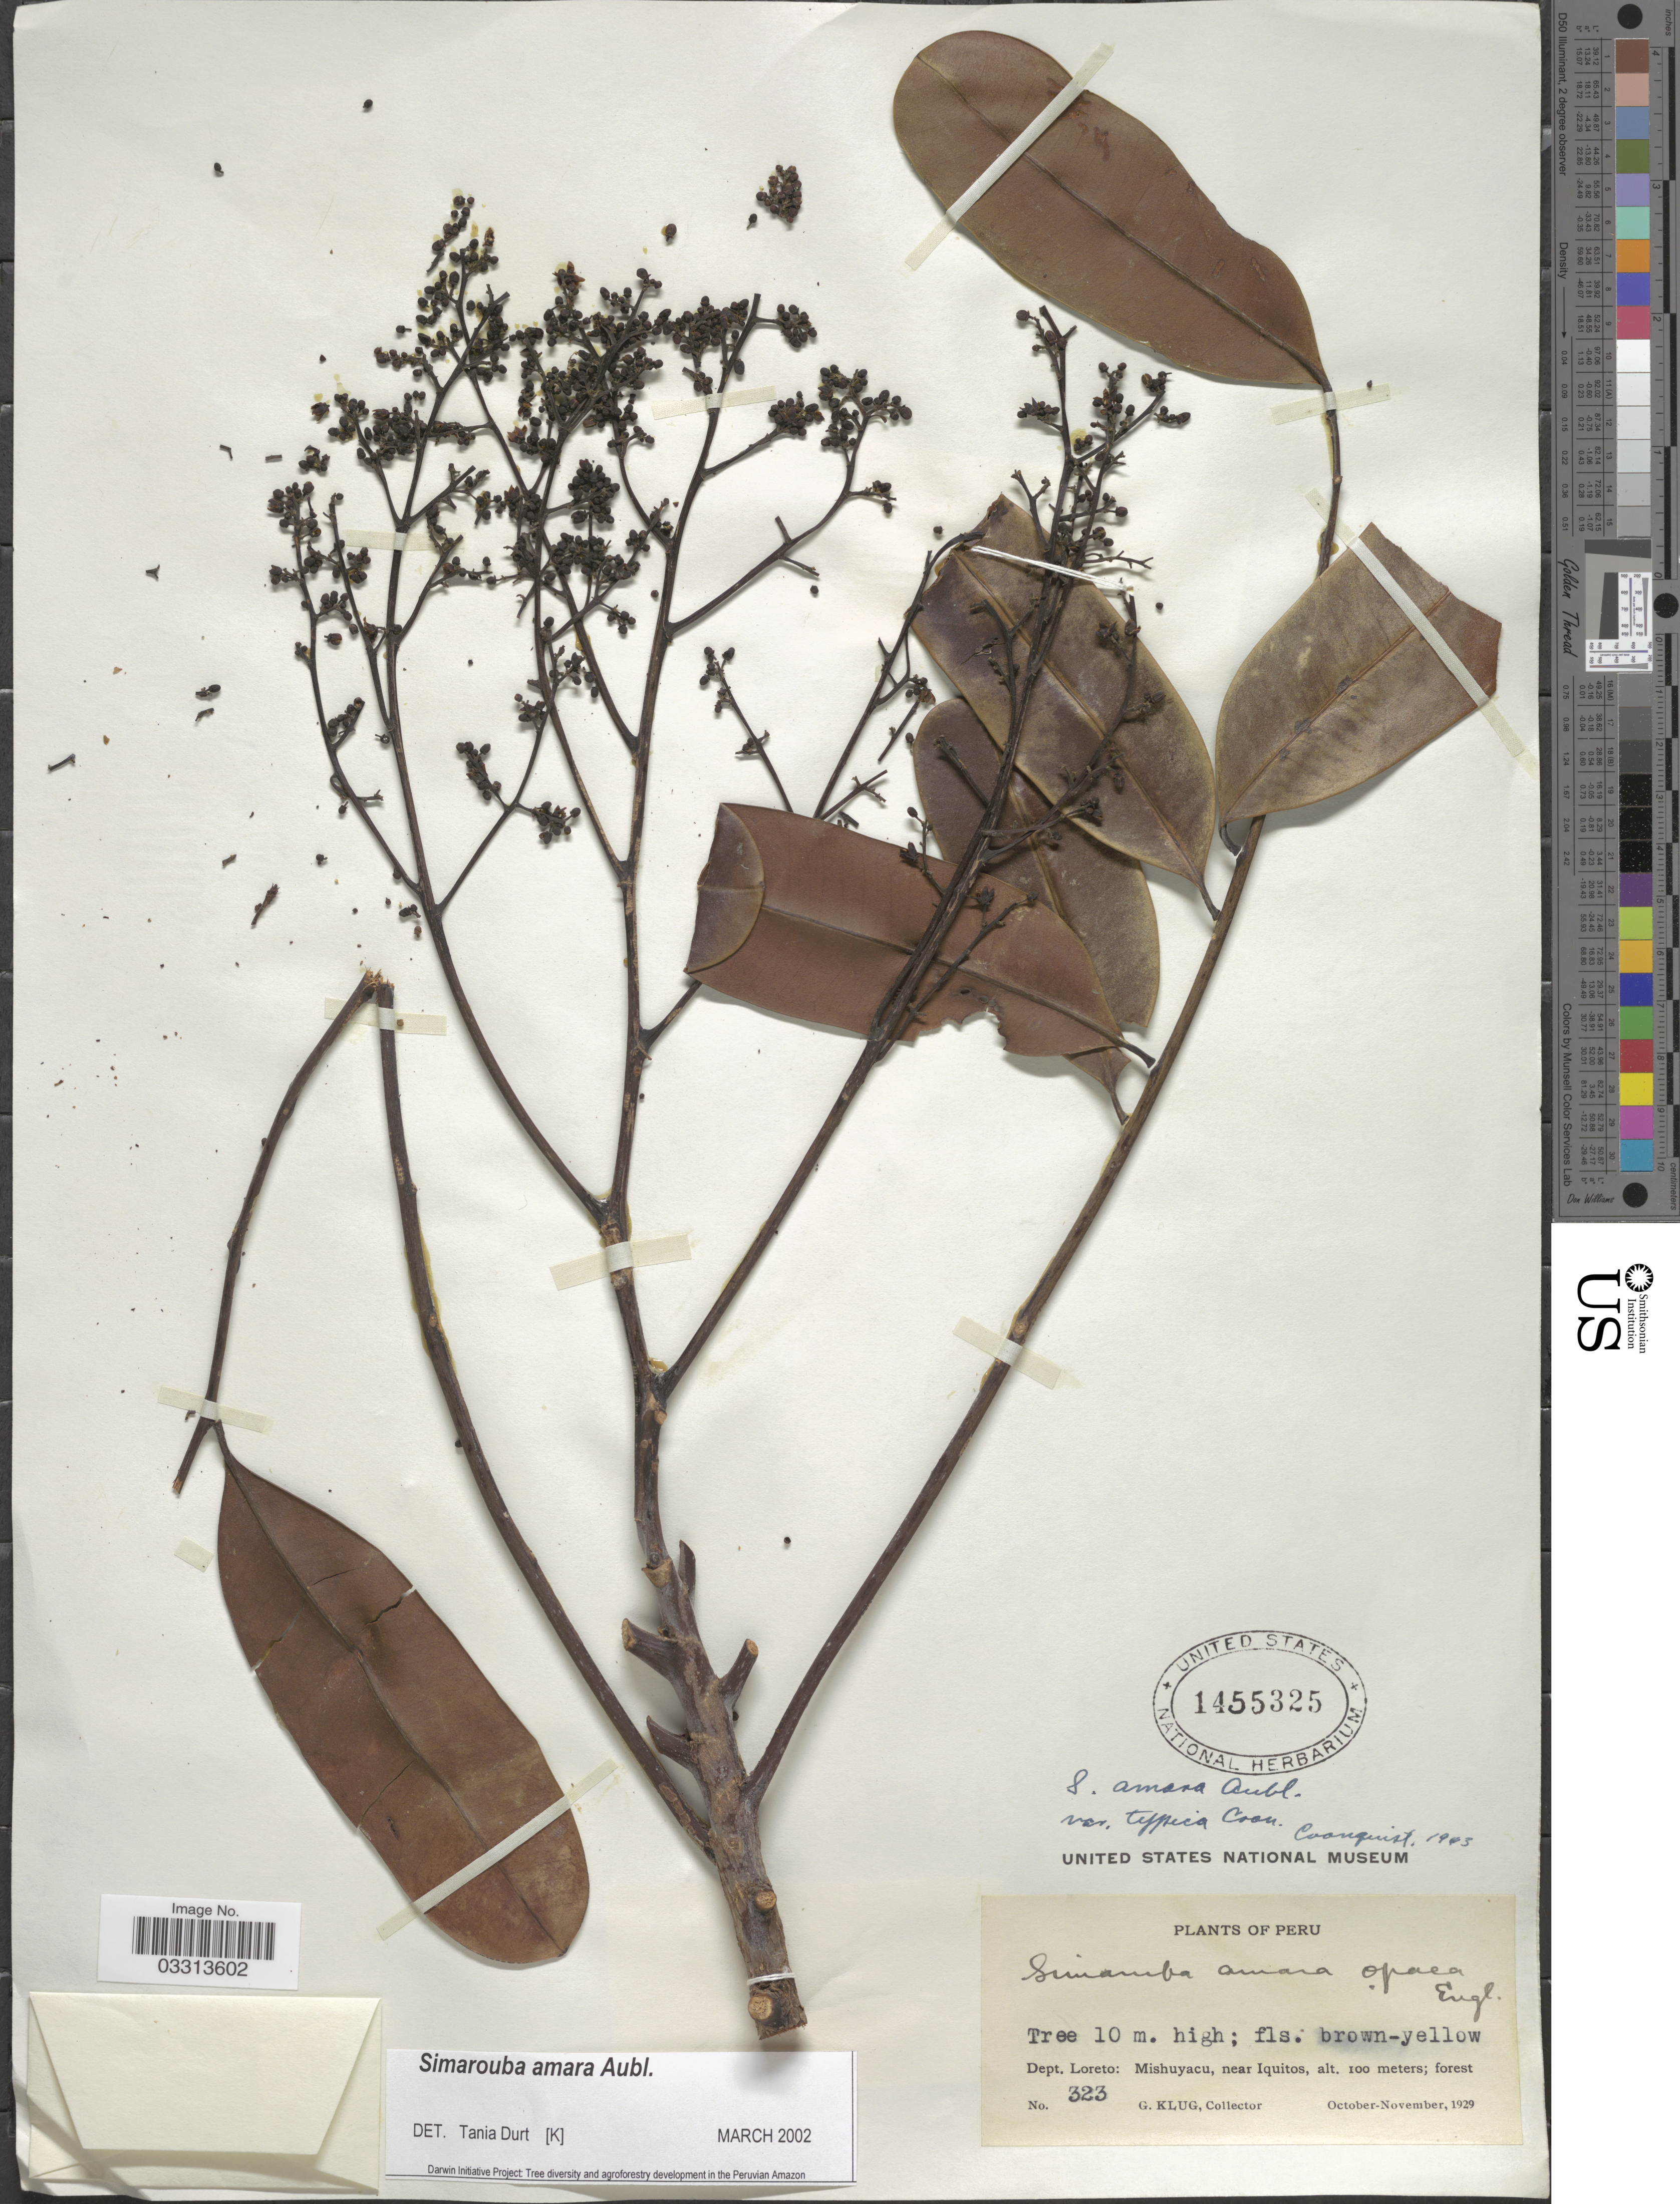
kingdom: Plantae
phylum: Tracheophyta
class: Magnoliopsida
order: Sapindales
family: Simaroubaceae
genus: Simarouba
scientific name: Simarouba amara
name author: Aubl.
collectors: G. Klug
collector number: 323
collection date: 1929-10/1929-11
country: Peru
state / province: Loreto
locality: Dept. Loreto: Mishuyacu, near Iquitos.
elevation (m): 100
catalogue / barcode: US 1455325